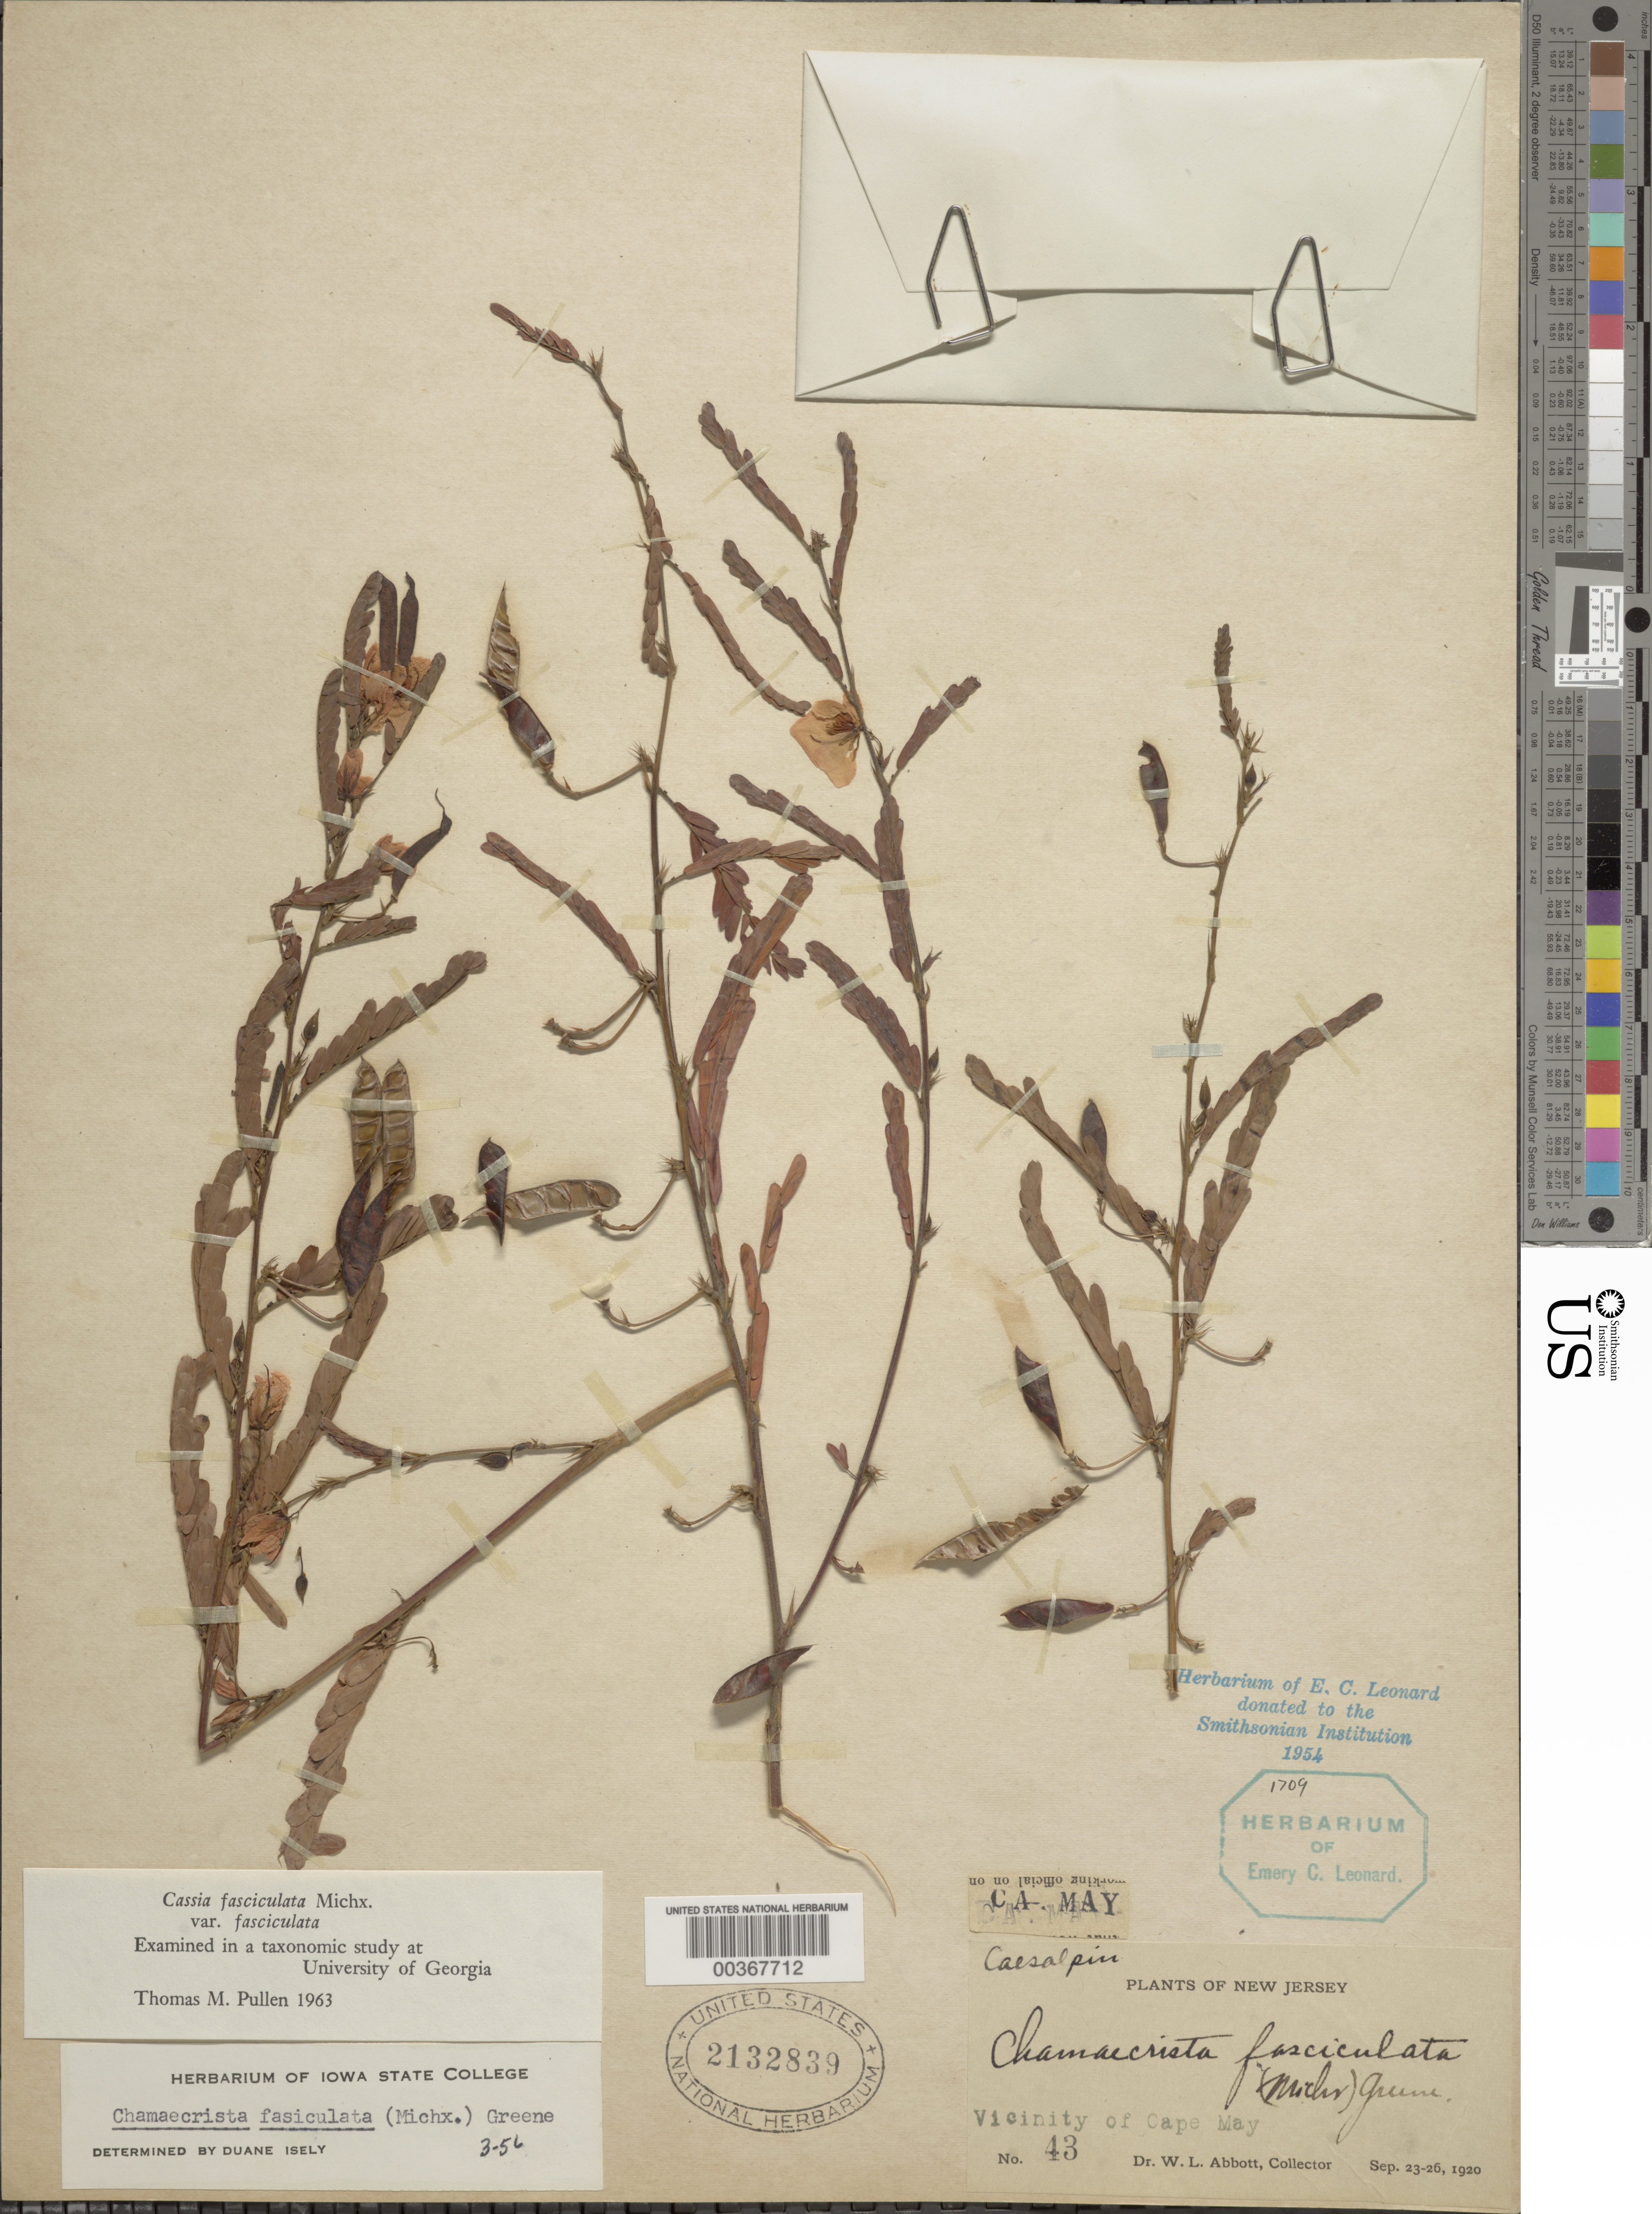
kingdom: Plantae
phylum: Tracheophyta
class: Magnoliopsida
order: Fabales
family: Fabaceae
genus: Chamaecrista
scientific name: Chamaecrista fasciculata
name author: (Michx.) Greene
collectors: W. L. Abbott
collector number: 43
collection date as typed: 23 Sep 1920 to 26 Sep 1920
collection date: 1920-09-23/1920-09-26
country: United States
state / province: New Jersey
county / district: Cape May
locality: Vicinity of cape may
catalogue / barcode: US 2132839